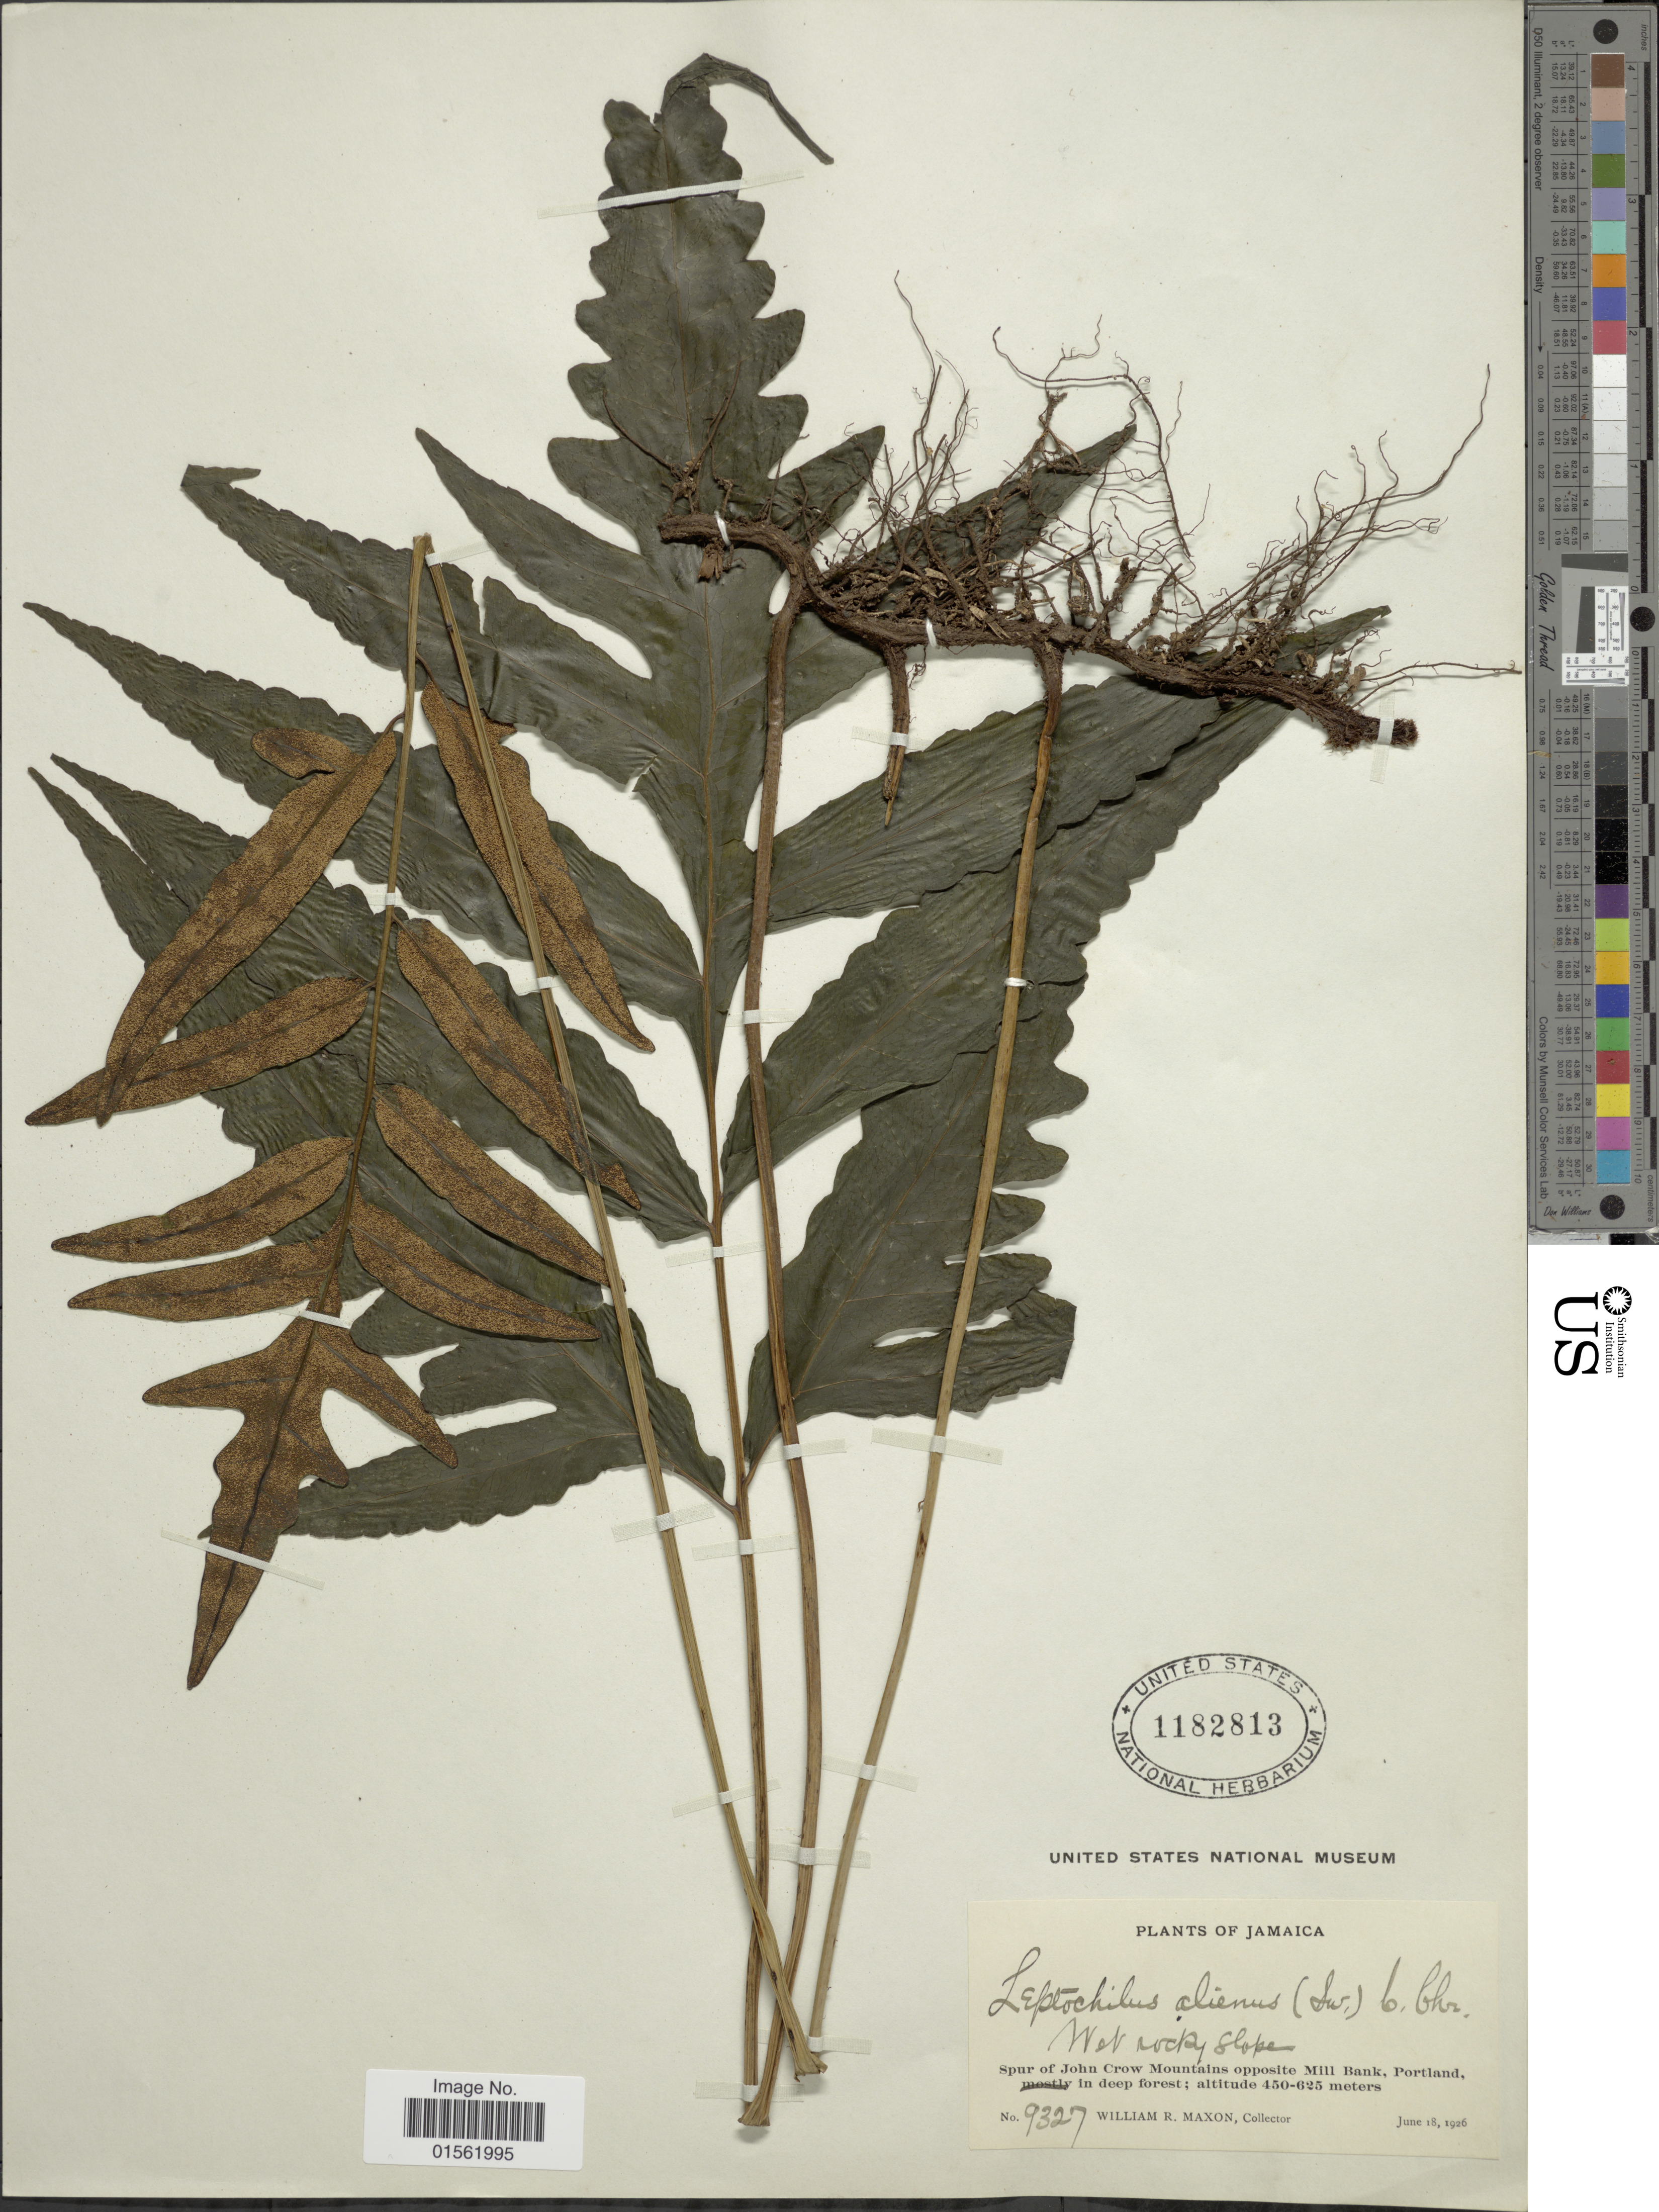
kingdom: Plantae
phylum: Tracheophyta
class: Polypodiopsida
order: Polypodiales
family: Dryopteridaceae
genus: Bolbitis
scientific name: Bolbitis aliena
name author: (Sw.) Alston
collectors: W. R. Maxon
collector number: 9327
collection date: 1926-06-18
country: Jamaica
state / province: Portland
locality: Spur of John Crow Mountains opposite Mill Bank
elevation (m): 450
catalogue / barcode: US 1182813